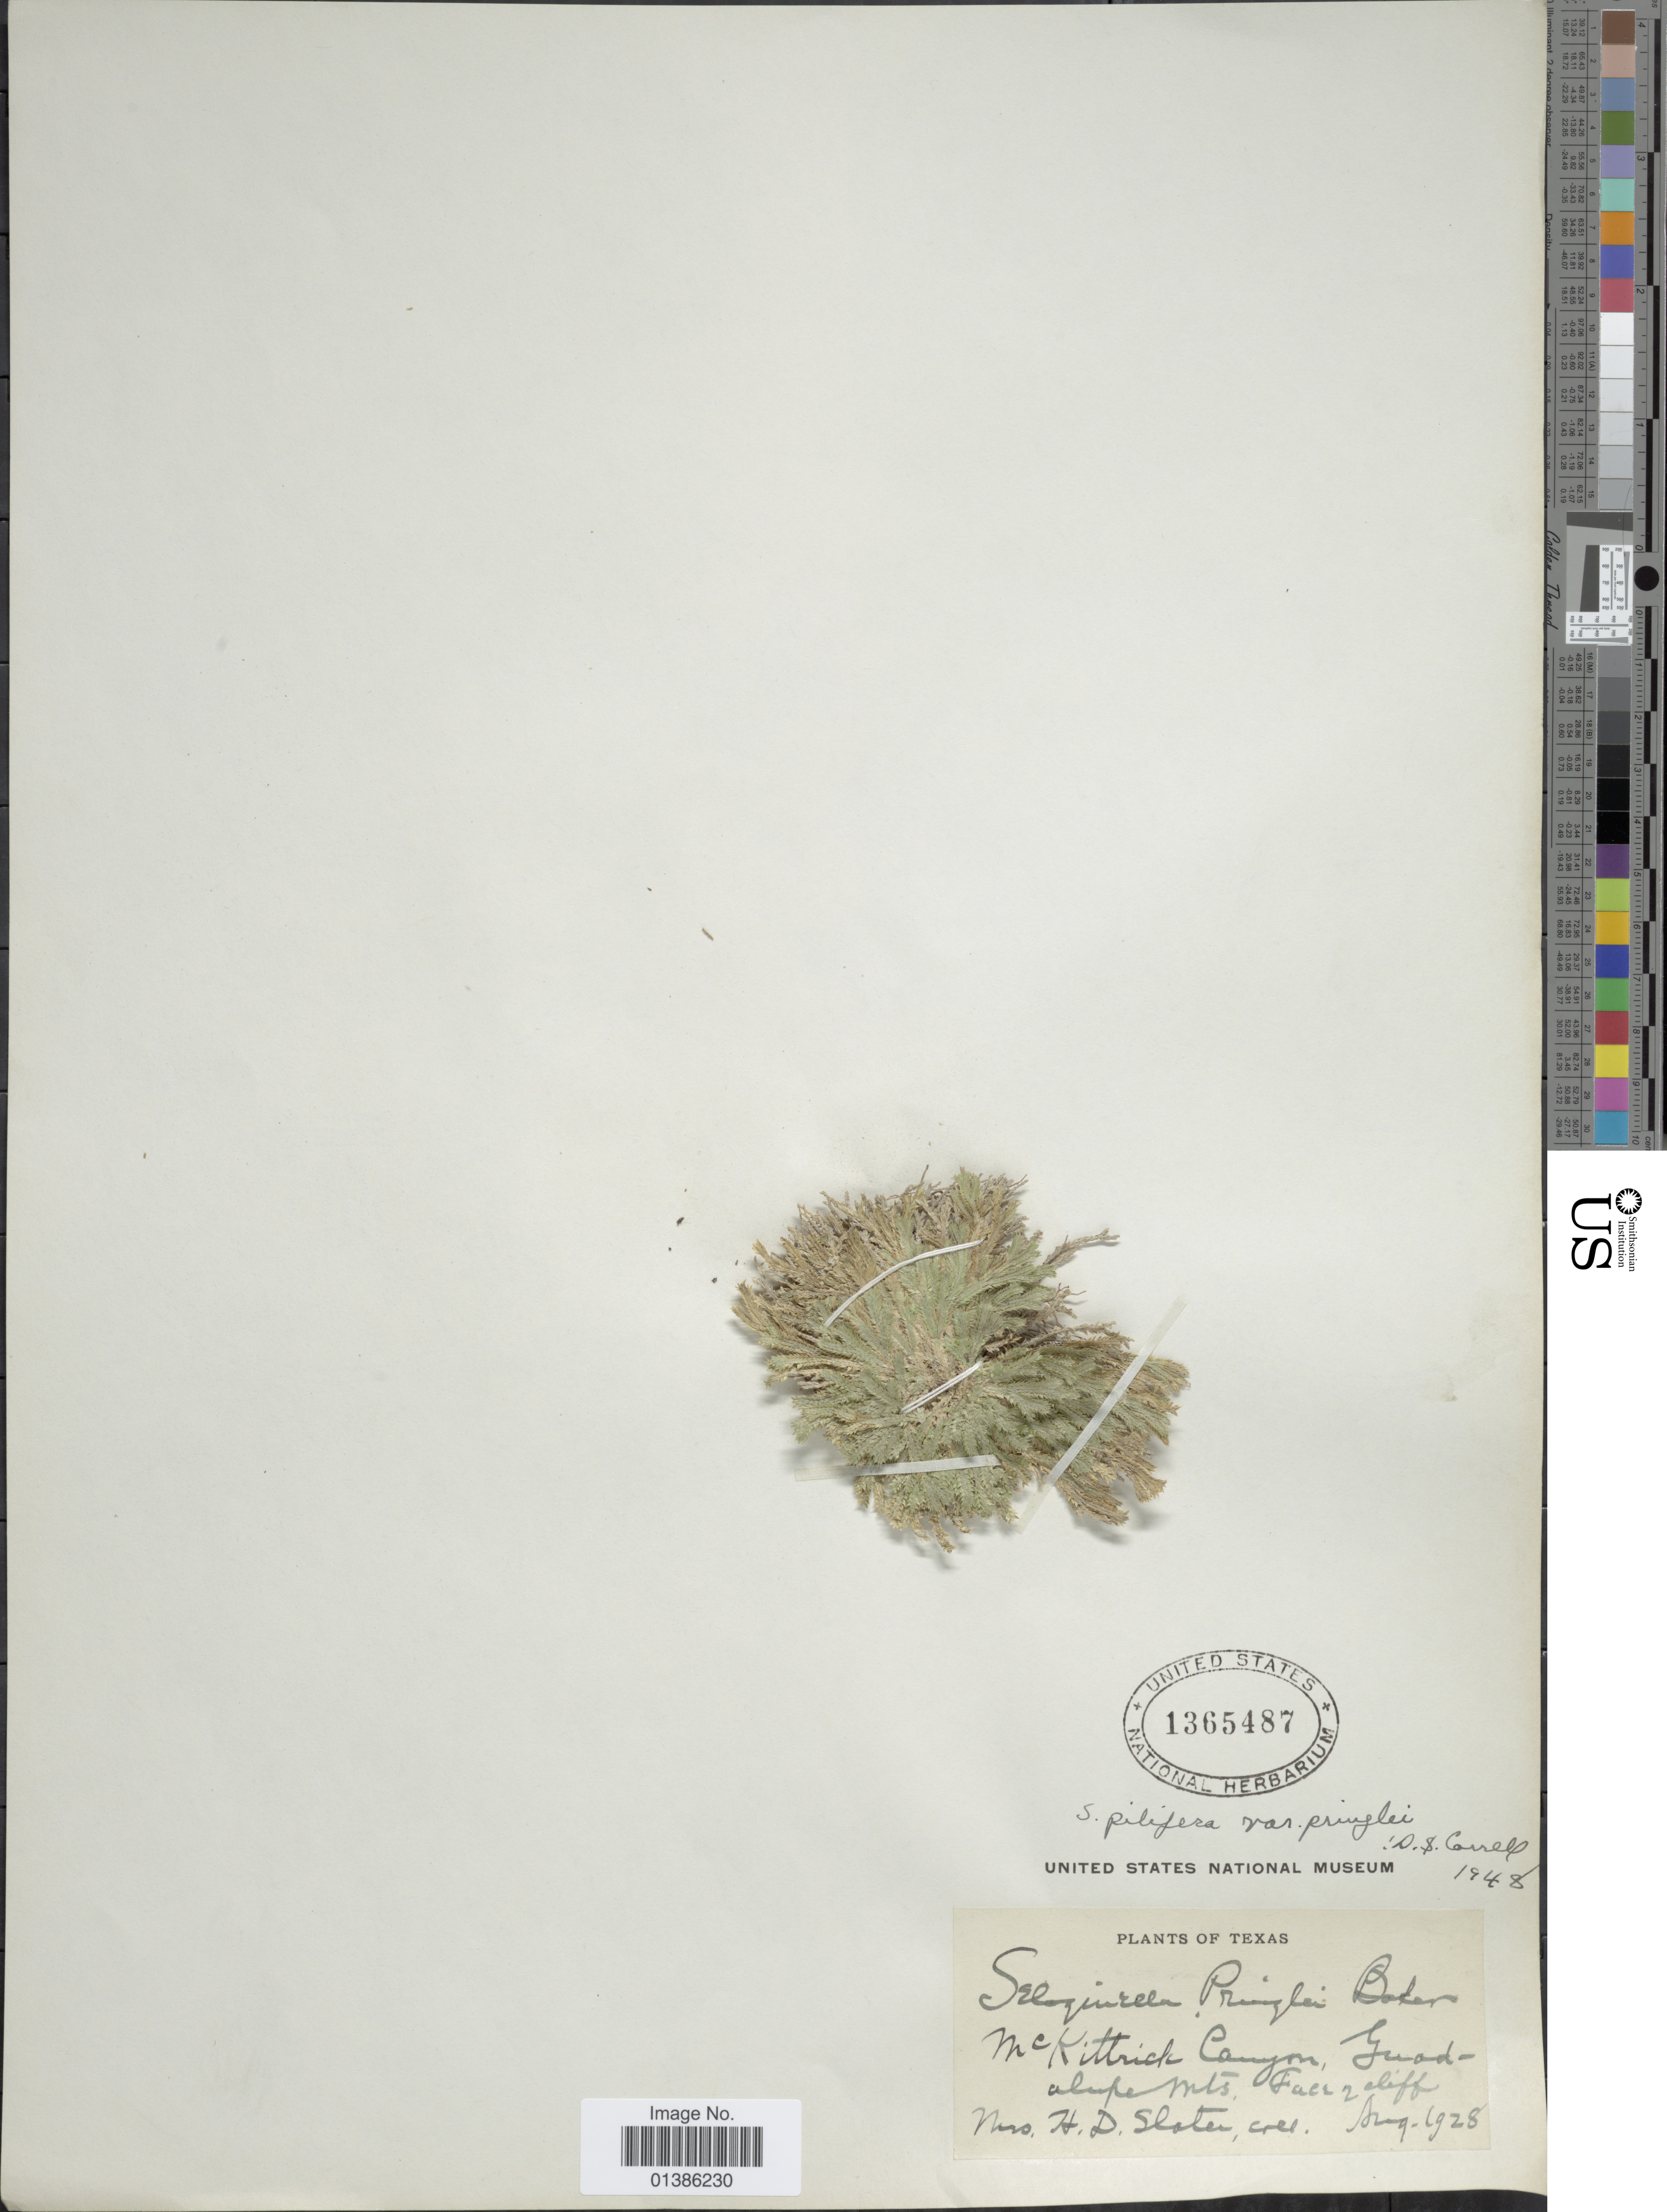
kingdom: Plantae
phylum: Tracheophyta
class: Lycopodiopsida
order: Selaginellales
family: Selaginellaceae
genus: Selaginella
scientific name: Selaginella pilifera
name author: A. Braun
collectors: H. Slater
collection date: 1928-08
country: United States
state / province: Texas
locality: McKittrick Canyon, Guadalupe Mts. Faer of cliff.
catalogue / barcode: US 1365487